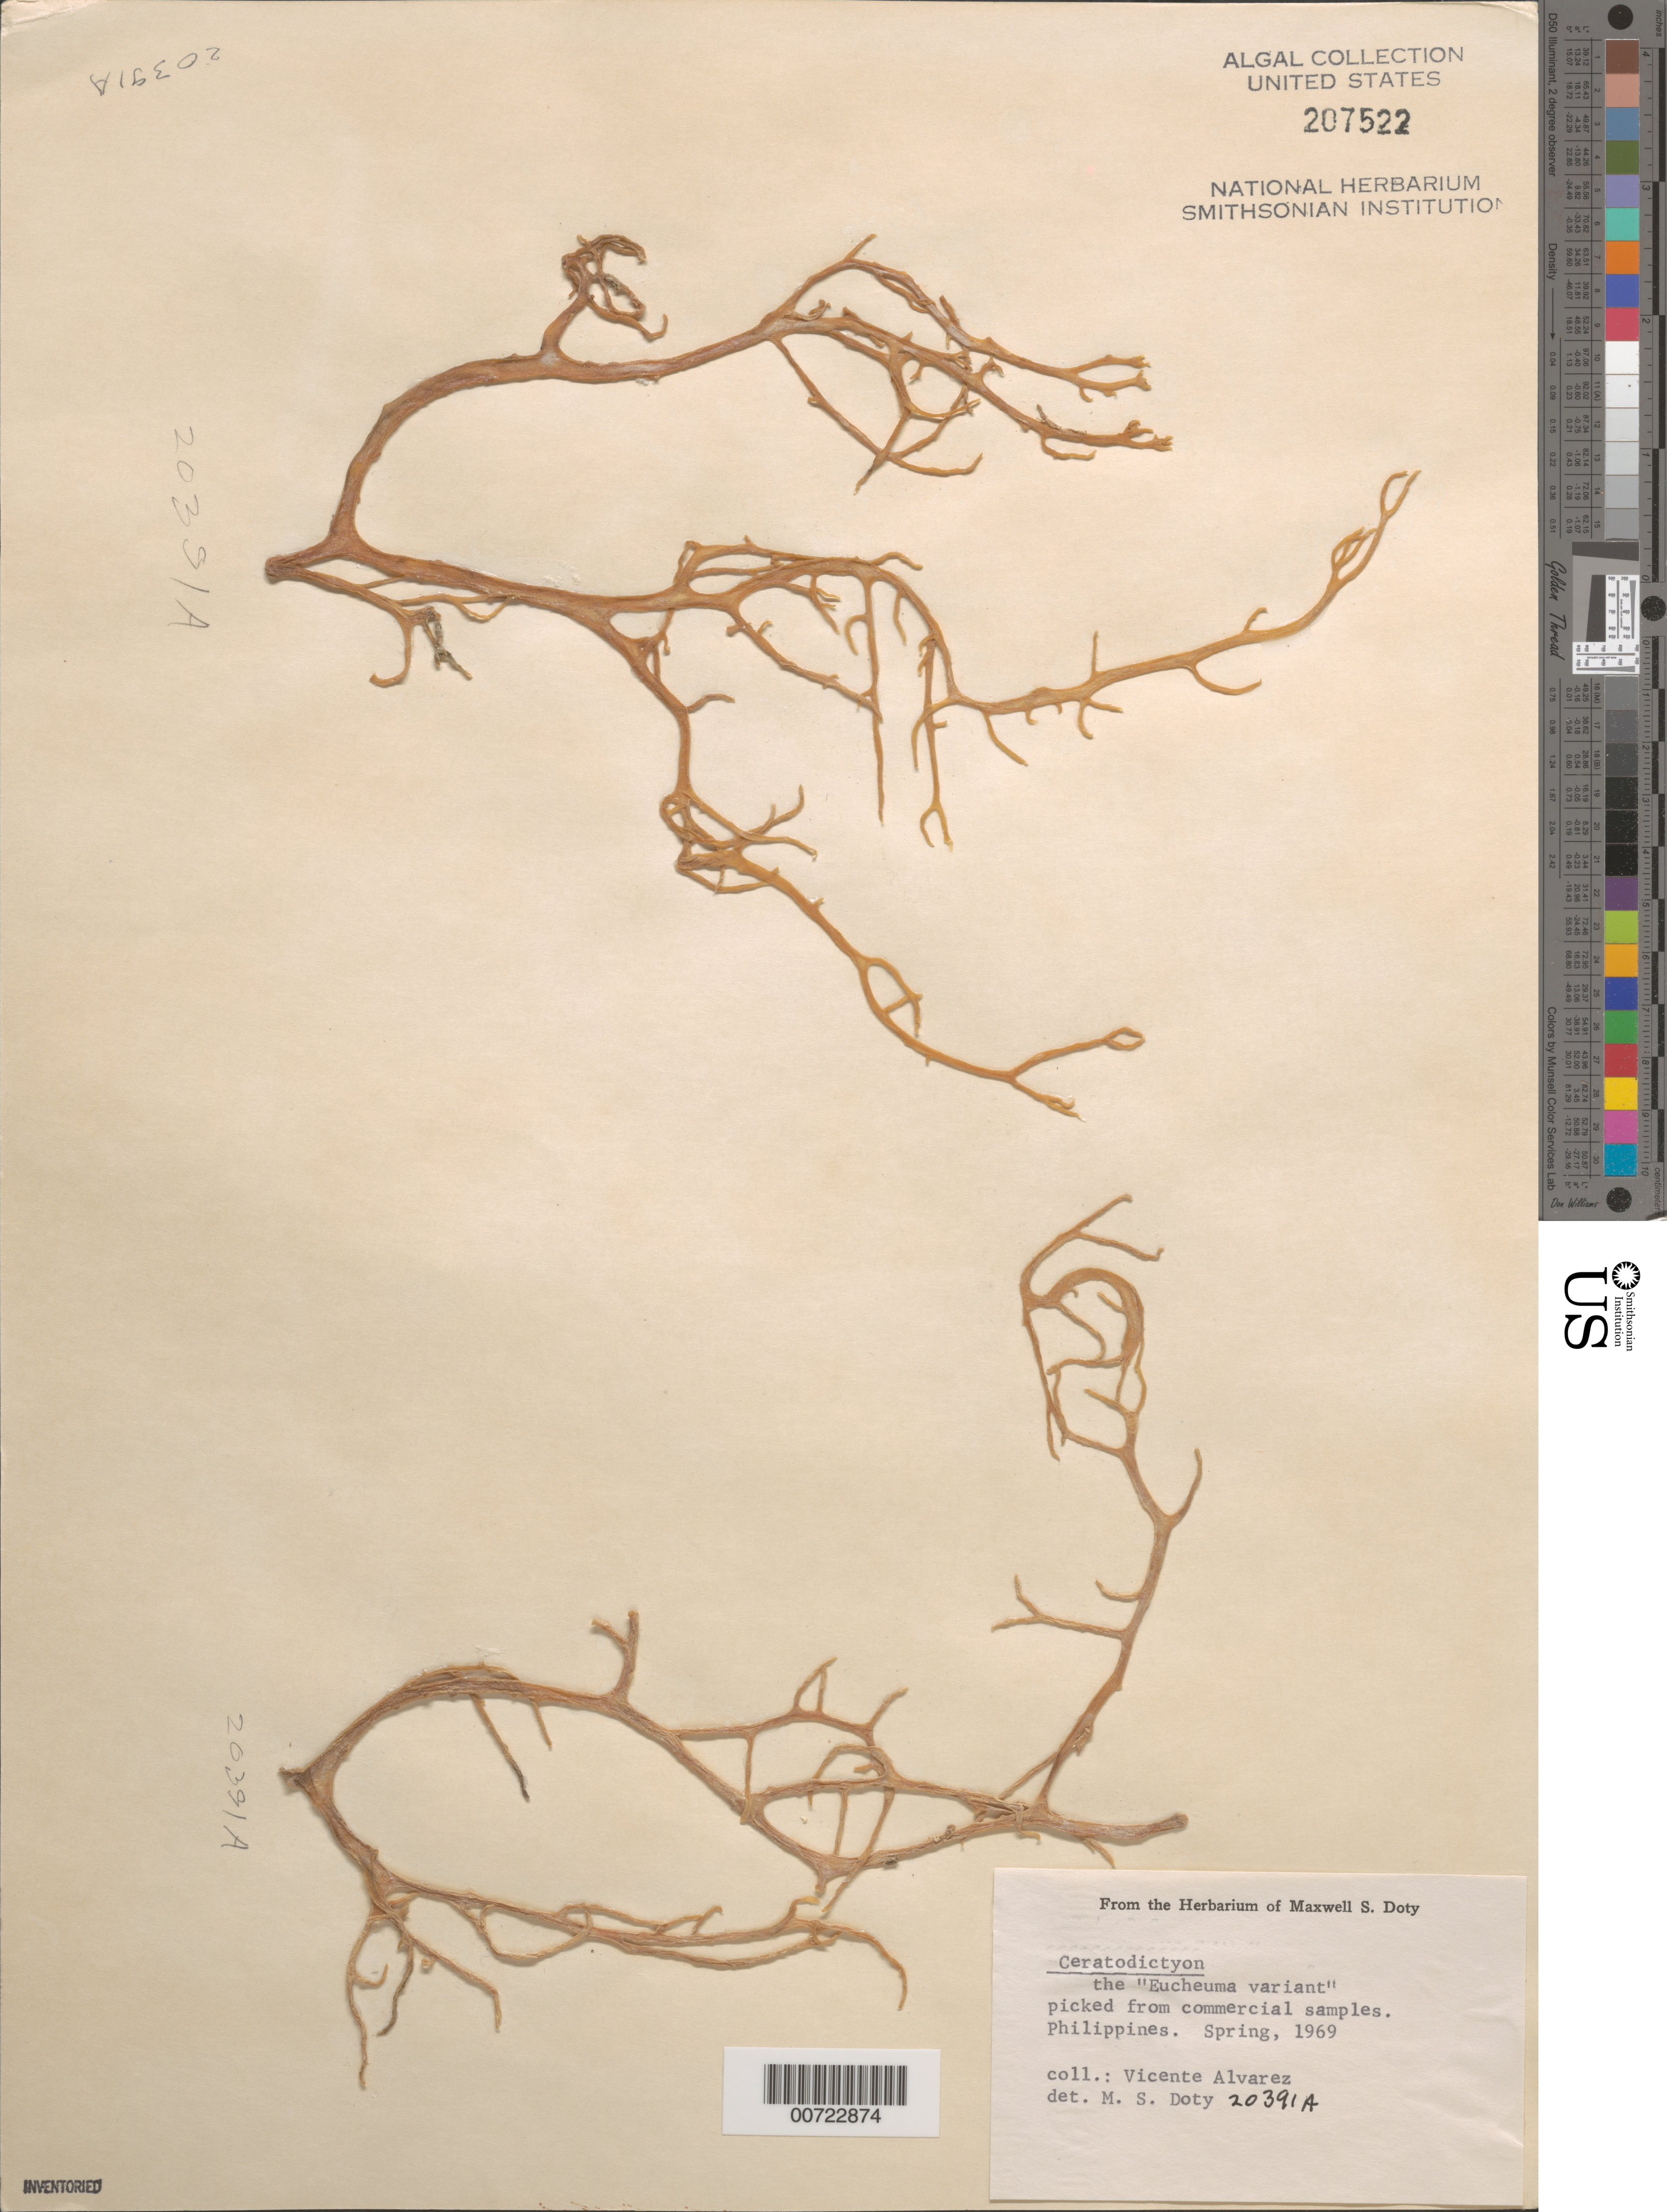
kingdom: Plantae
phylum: Rhodophyta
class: Florideophyceae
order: Rhodymeniales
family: Lomentariaceae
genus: Ceratodictyon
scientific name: Ceratodictyon sp.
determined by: Doty, M. S.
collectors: V. B. Alvarez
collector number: MSD 20391A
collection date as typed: Spr 1969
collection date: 1969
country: Philippines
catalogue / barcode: US 207522